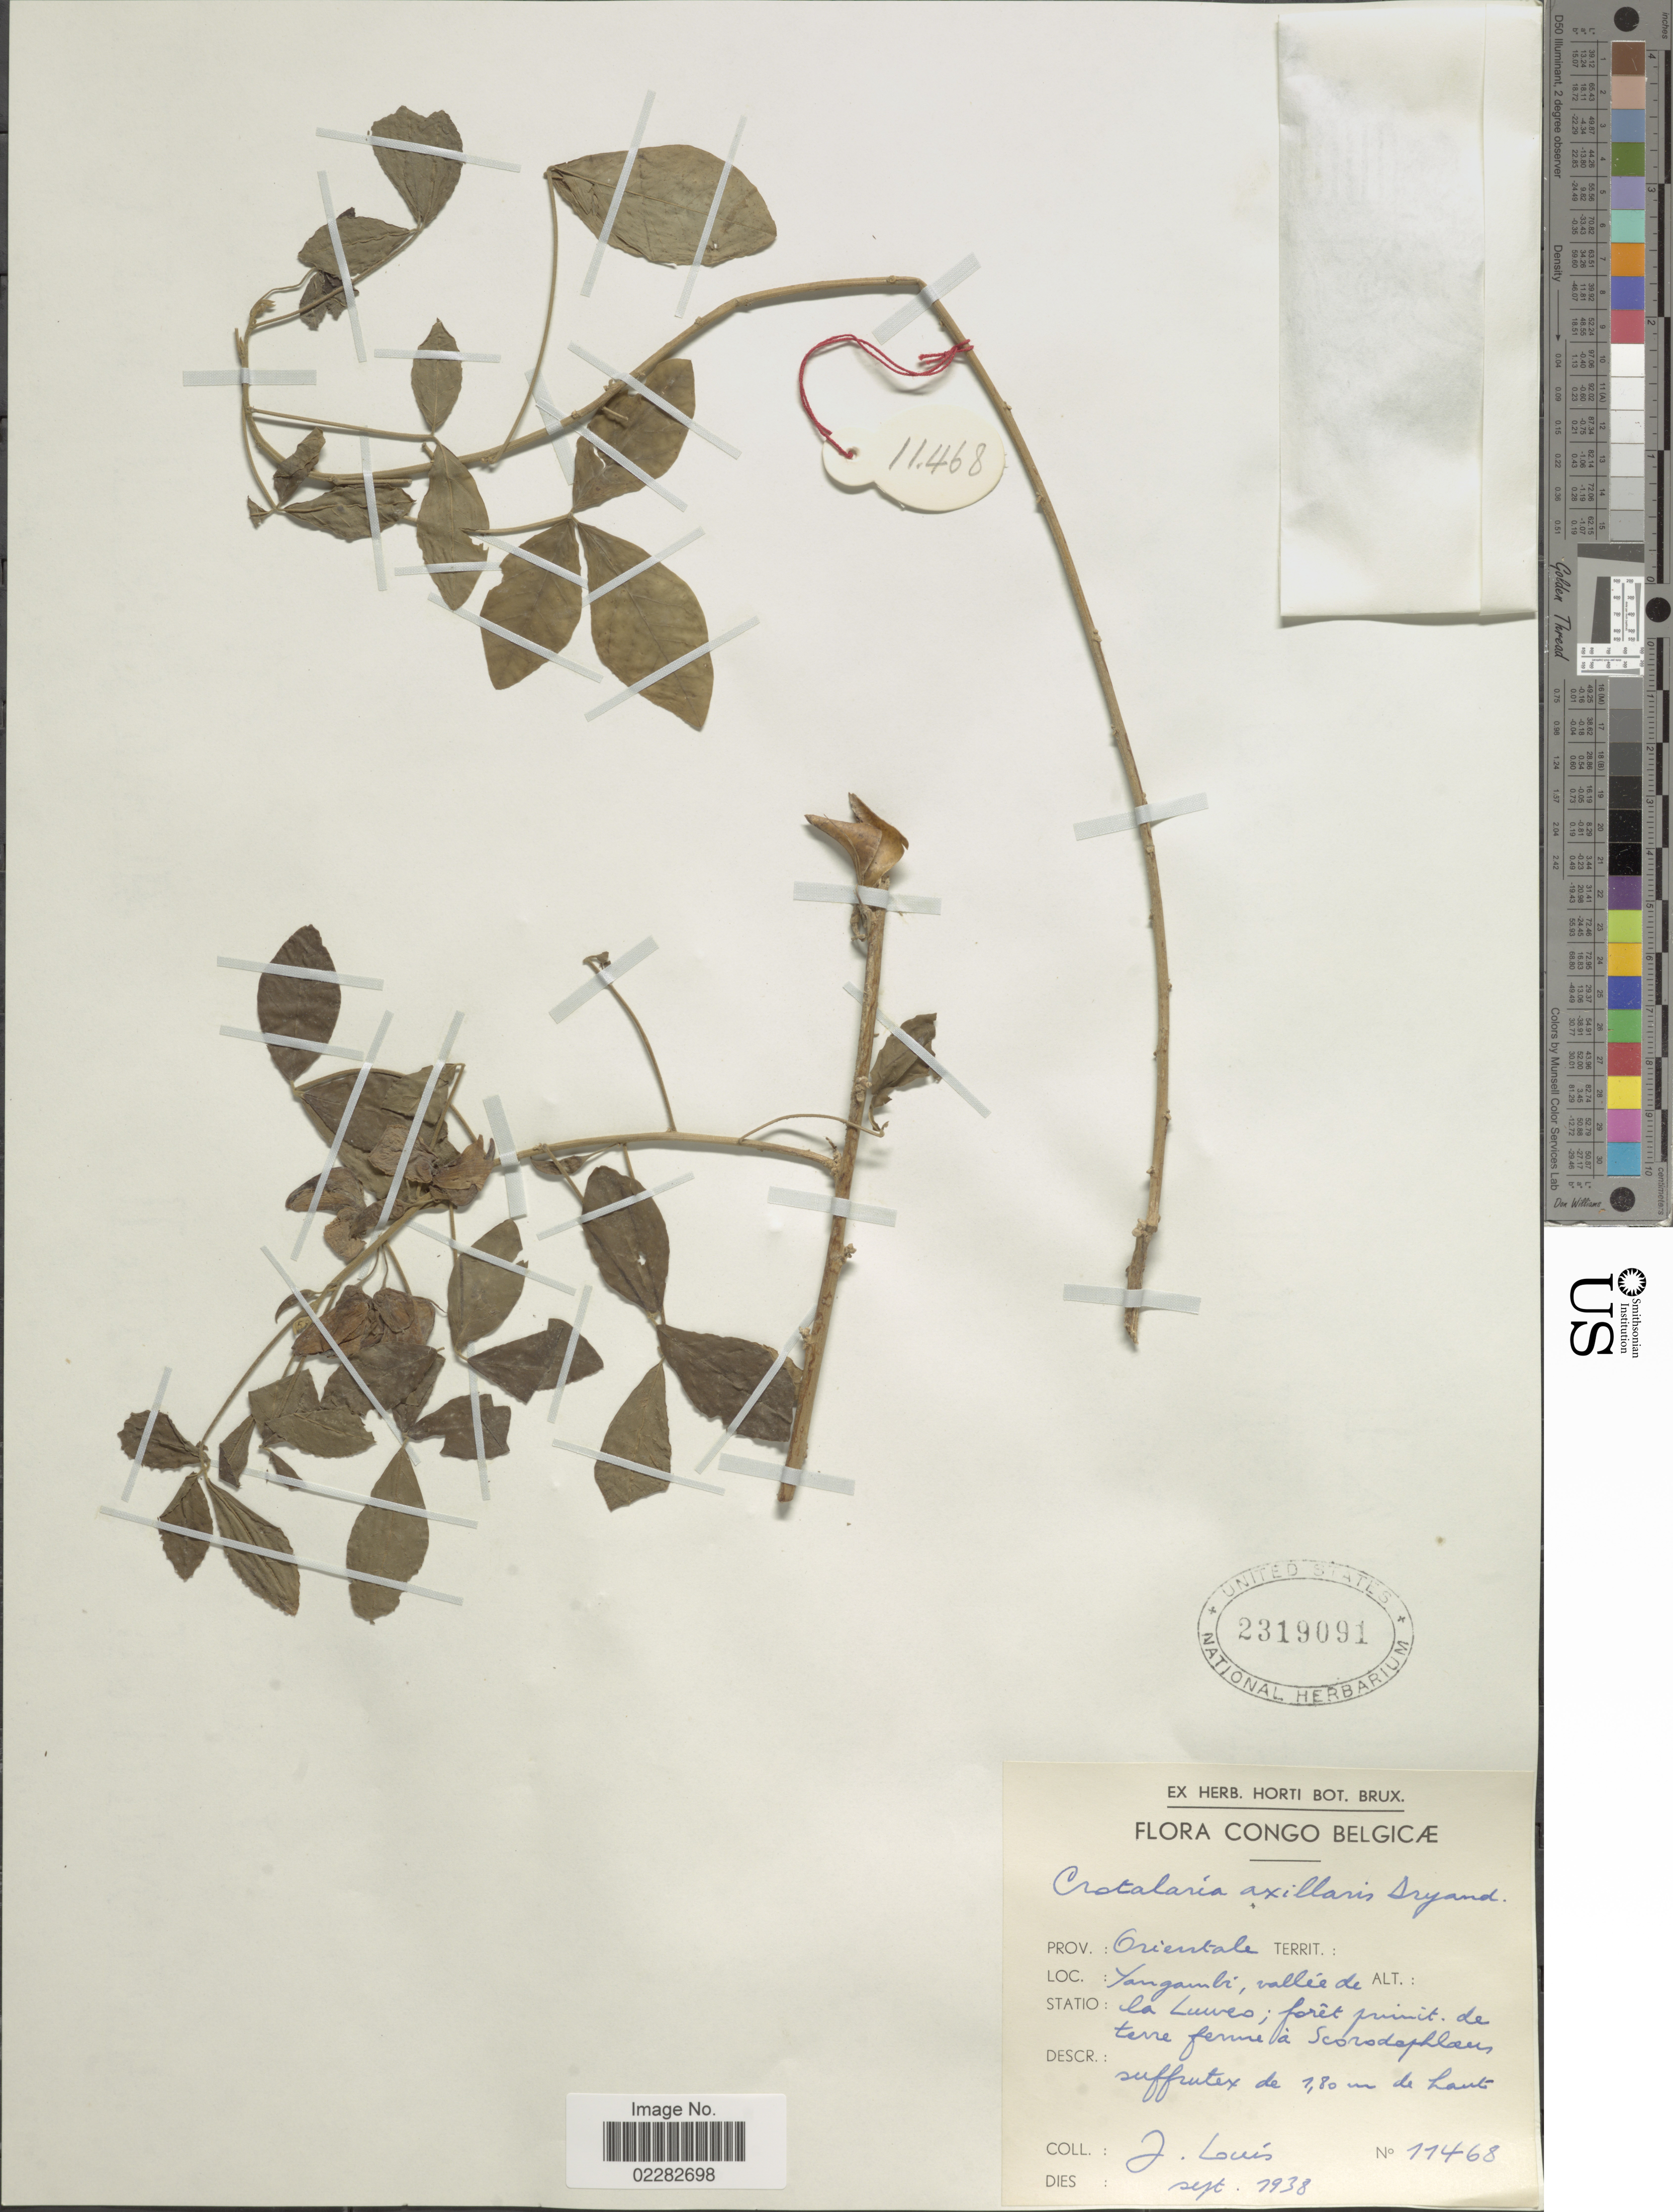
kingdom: Plantae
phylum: Tracheophyta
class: Magnoliopsida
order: Fabales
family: Fabaceae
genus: Crotalaria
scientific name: Crotalaria axillaris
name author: Aiton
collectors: J. Louis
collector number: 11468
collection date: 1938-09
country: Congo, Democratic Republic of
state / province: Tshopo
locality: Yangambi, vallee de la Luweo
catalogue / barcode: US 2319091